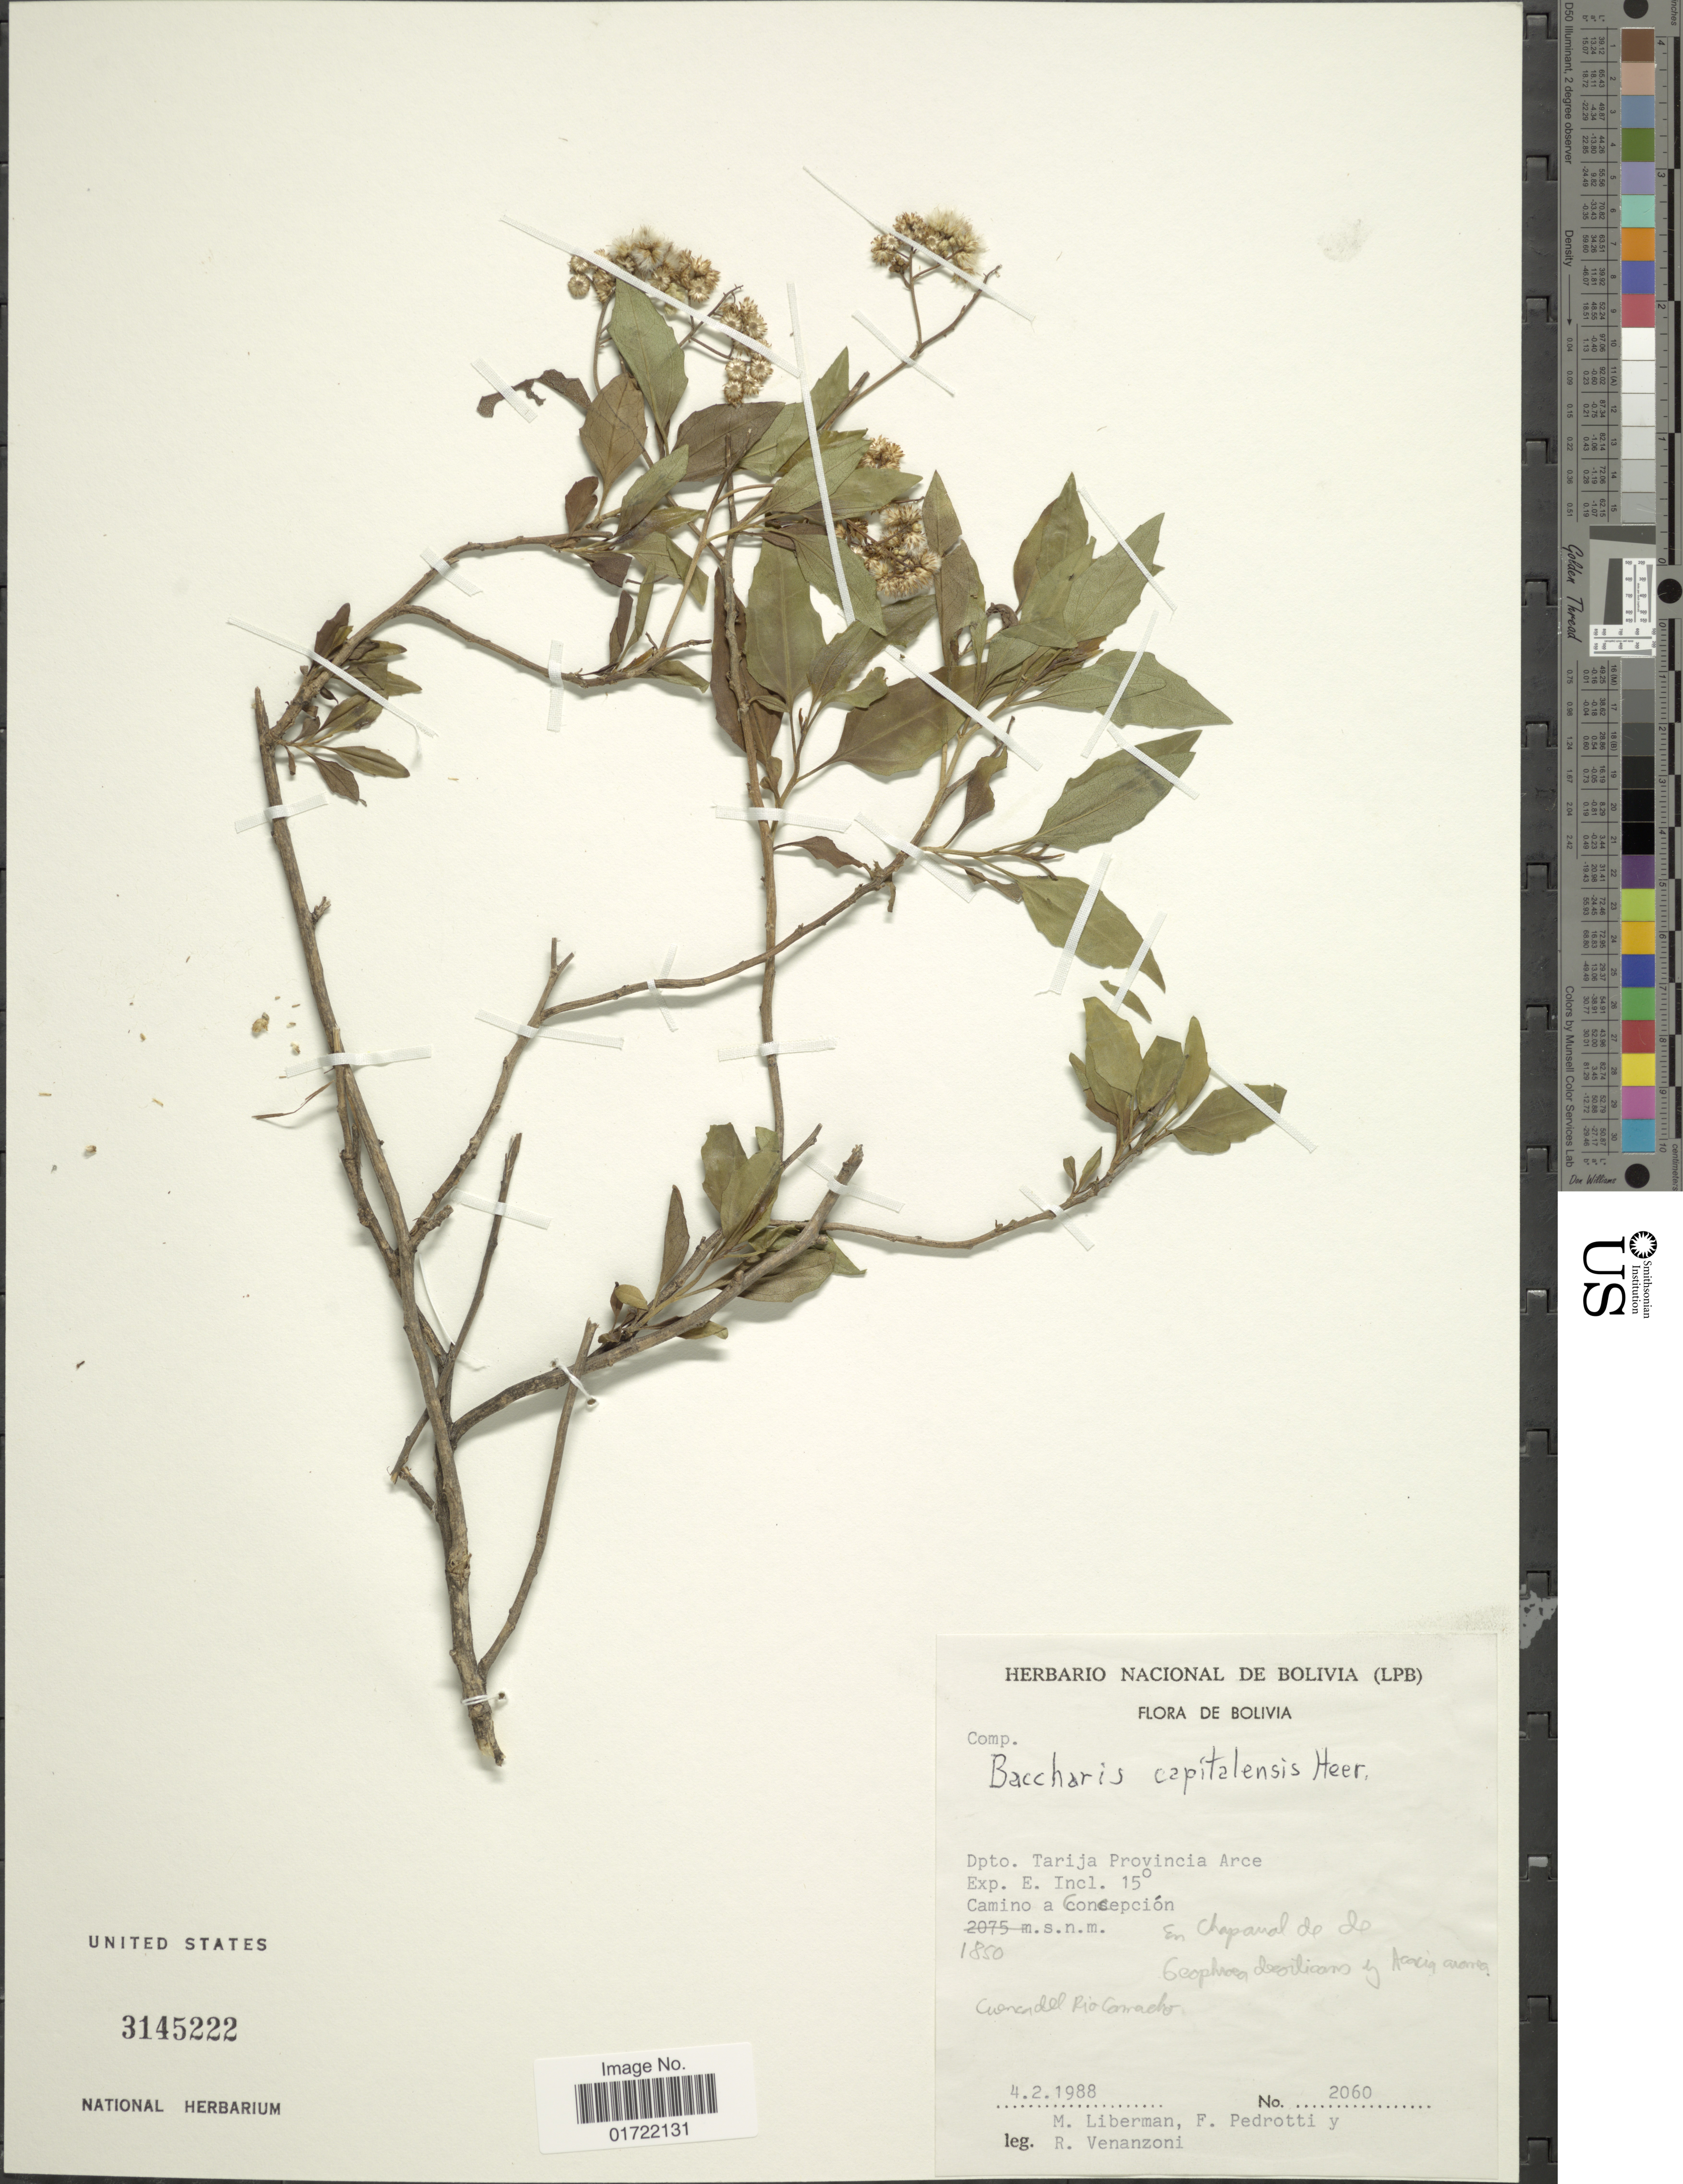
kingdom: Plantae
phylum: Tracheophyta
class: Magnoliopsida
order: Asterales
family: Asteraceae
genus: Baccharis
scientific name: Baccharis capitalensis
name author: Heering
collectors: M. Liberman, F. Pedrotti & R. Venanzoni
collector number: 2060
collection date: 1988-02-04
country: Bolivia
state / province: Tarija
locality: Dpto. Tarija, Provincia Arce, Exp. E. Incl, Camino a concepcion, Cuenca del Rio Camacho.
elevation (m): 1850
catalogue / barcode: US 3145222